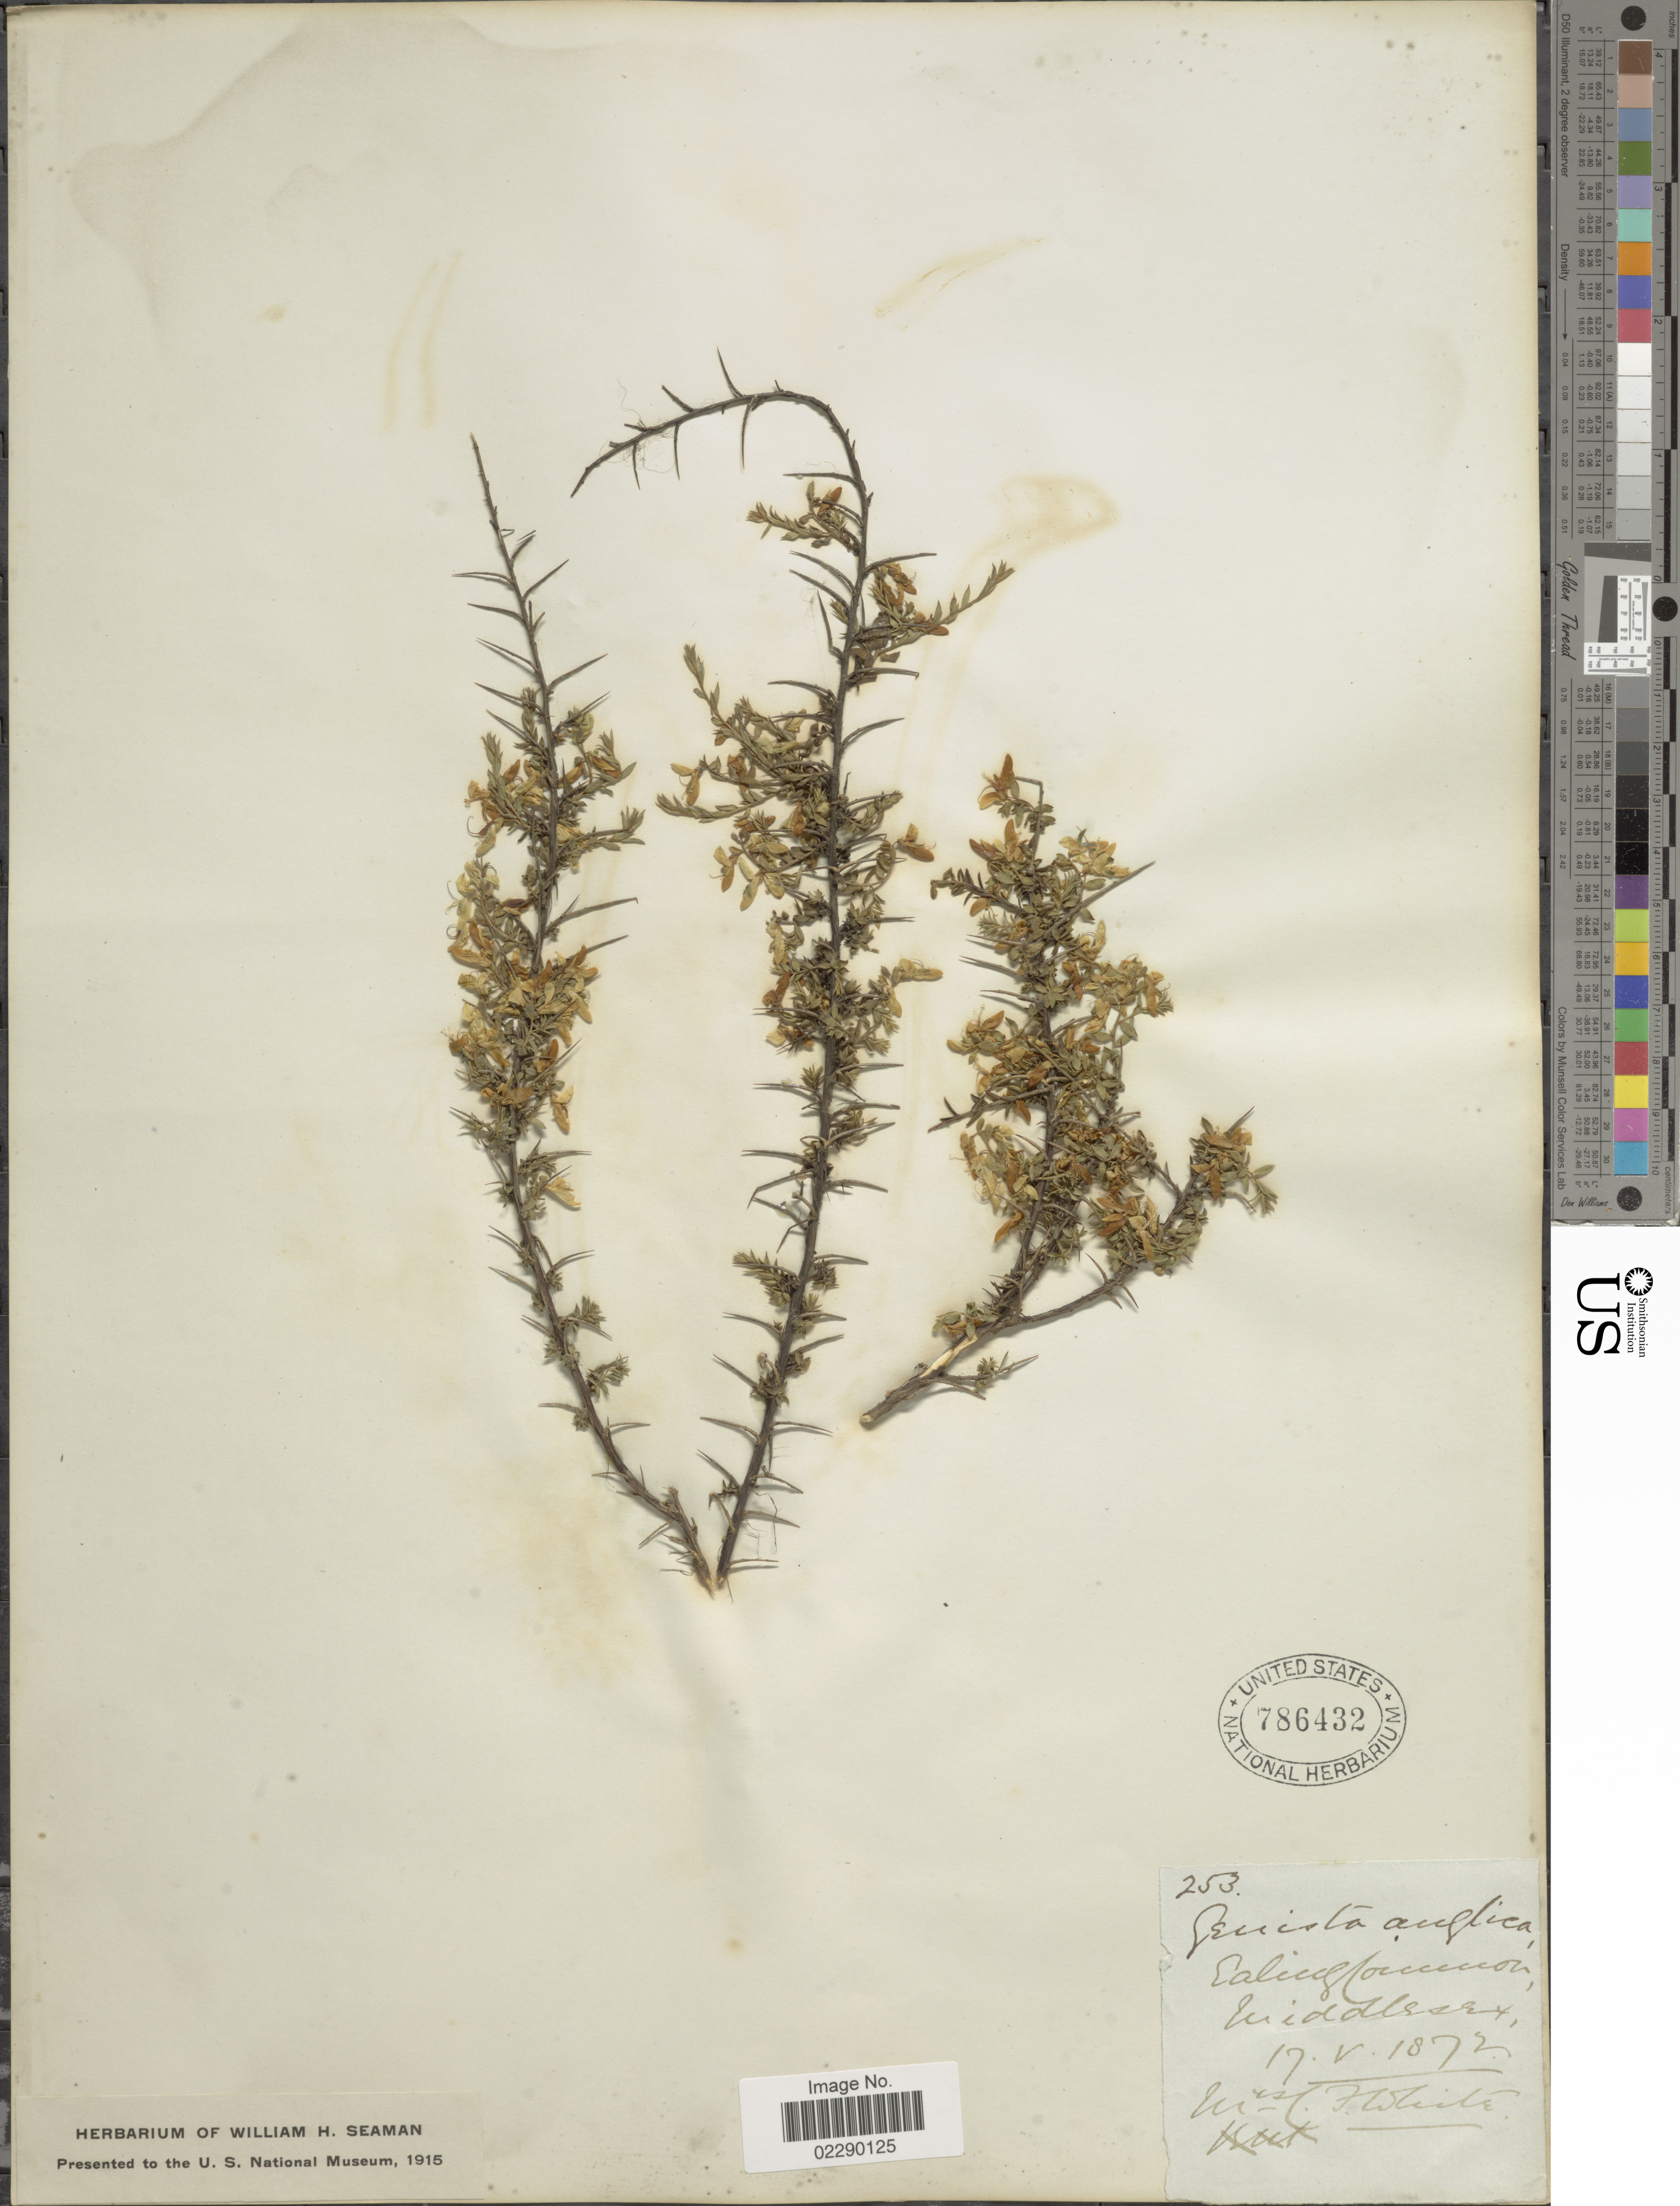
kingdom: Plantae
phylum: Tracheophyta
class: Magnoliopsida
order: Fabales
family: Fabaceae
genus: Genista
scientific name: Genista anglica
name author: L.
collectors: F. White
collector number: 253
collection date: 1872-05-17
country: United Kingdom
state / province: England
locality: Ealing Common Middlesex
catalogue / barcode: US 786432